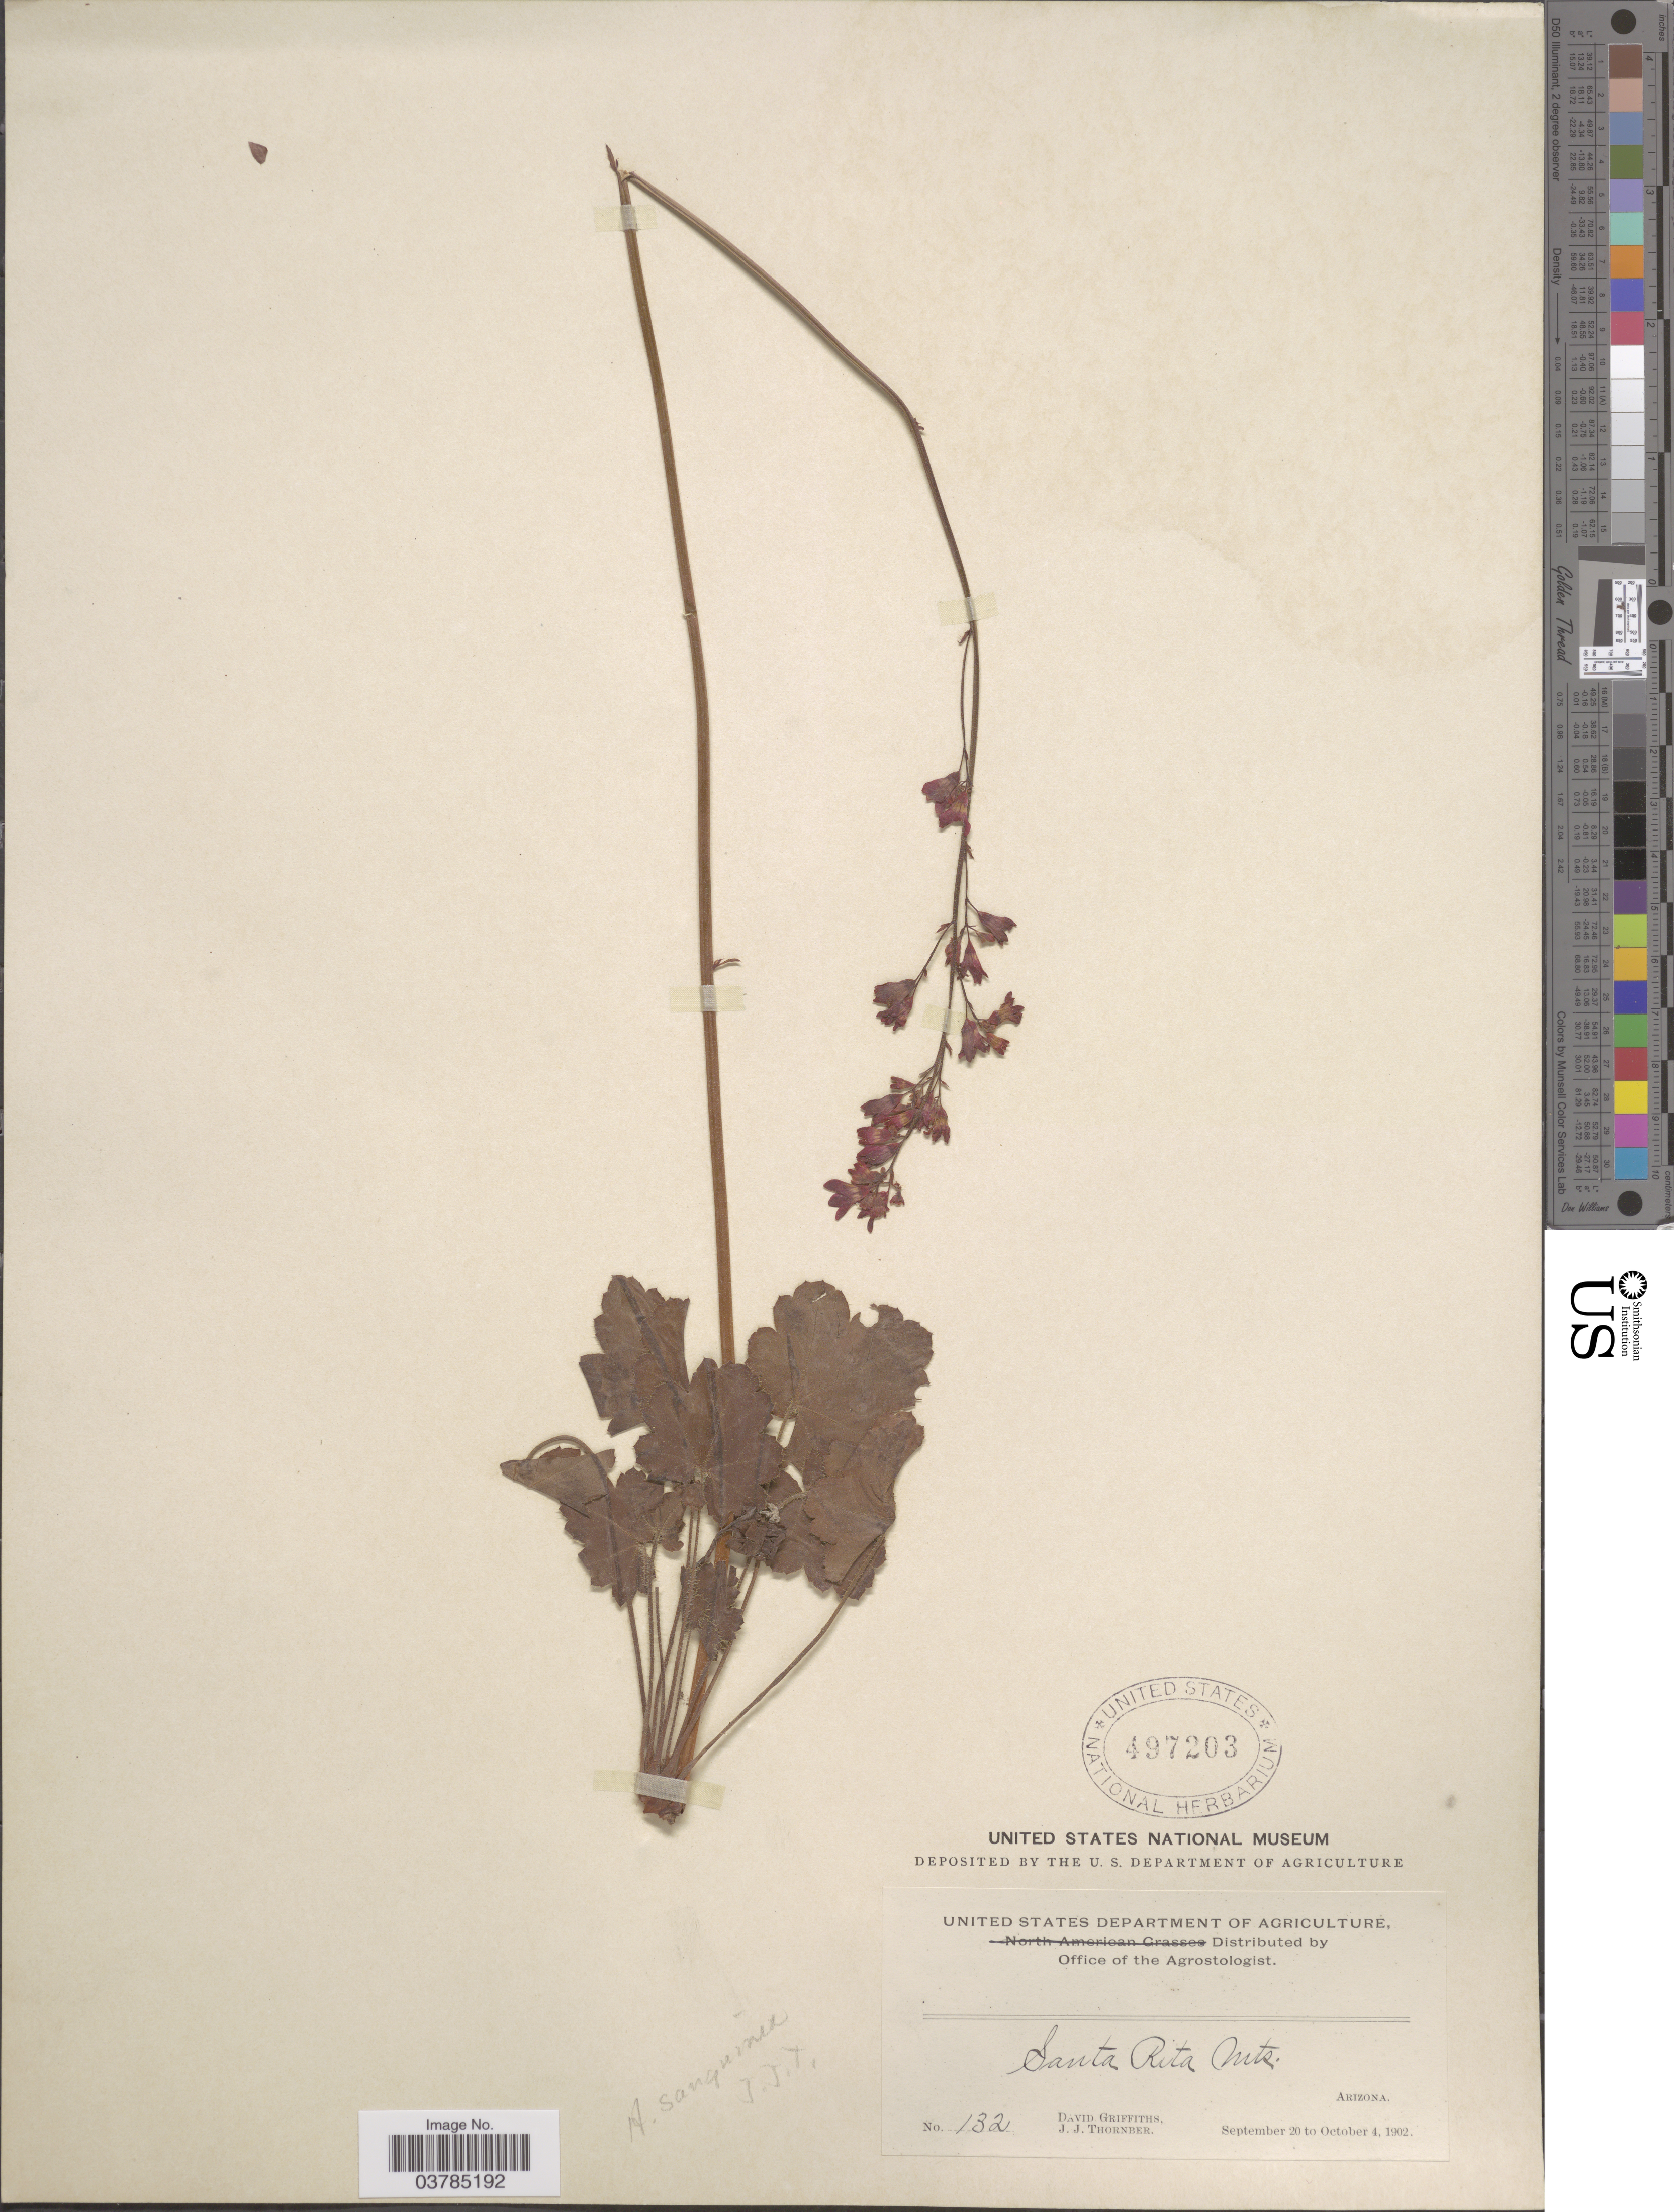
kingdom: Plantae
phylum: Tracheophyta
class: Magnoliopsida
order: Saxifragales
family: Saxifragaceae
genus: Heuchera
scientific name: Heuchera sanguinea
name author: Engelm.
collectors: D. Griffiths & J. Thornber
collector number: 132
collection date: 1902-09-20/1902-10-04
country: United States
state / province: Arizona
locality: Santa Rita Mts.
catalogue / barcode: US 497203